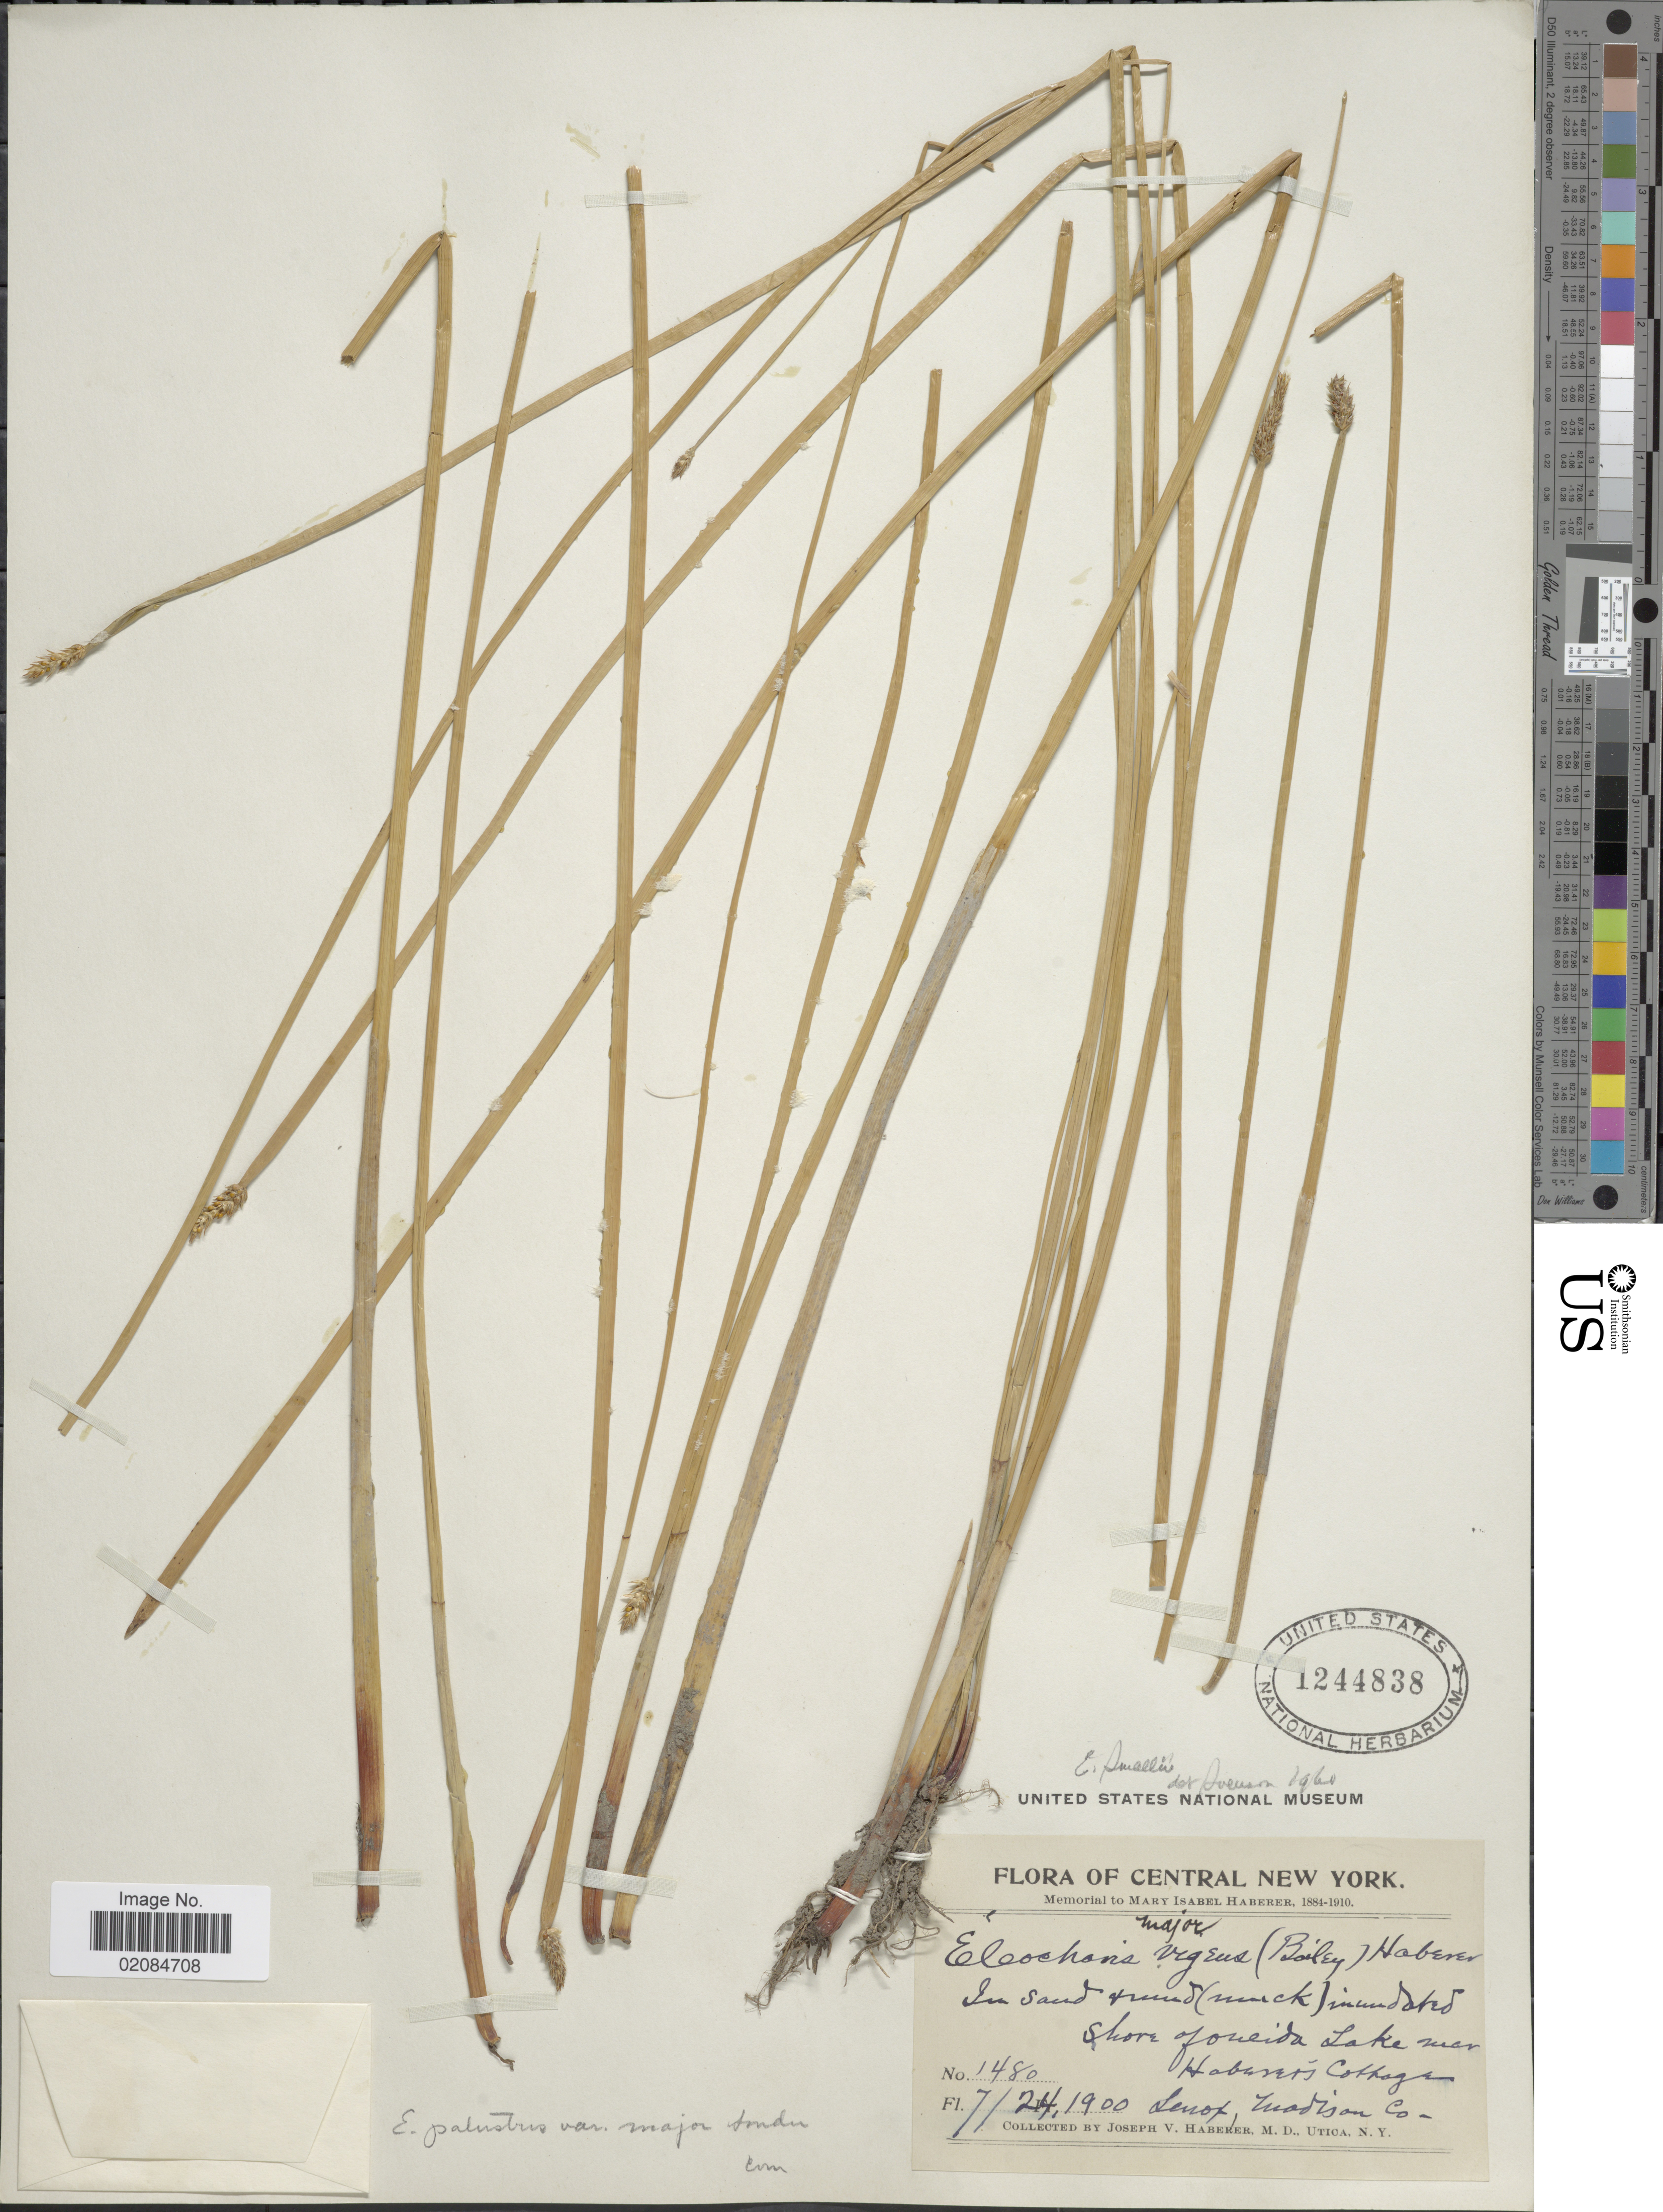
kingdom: Plantae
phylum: Tracheophyta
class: Liliopsida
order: Poales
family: Cyperaceae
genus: Eleocharis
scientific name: Eleocharis palustris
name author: (L.) Roem. & Schult.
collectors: J. V. Haberer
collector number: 1480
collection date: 1900-07-24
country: United States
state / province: New York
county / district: Oneida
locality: Central New York. Shore of Oneida Lake near Habarers Cottage. Lenox, Madison Co,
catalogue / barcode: US 1244838